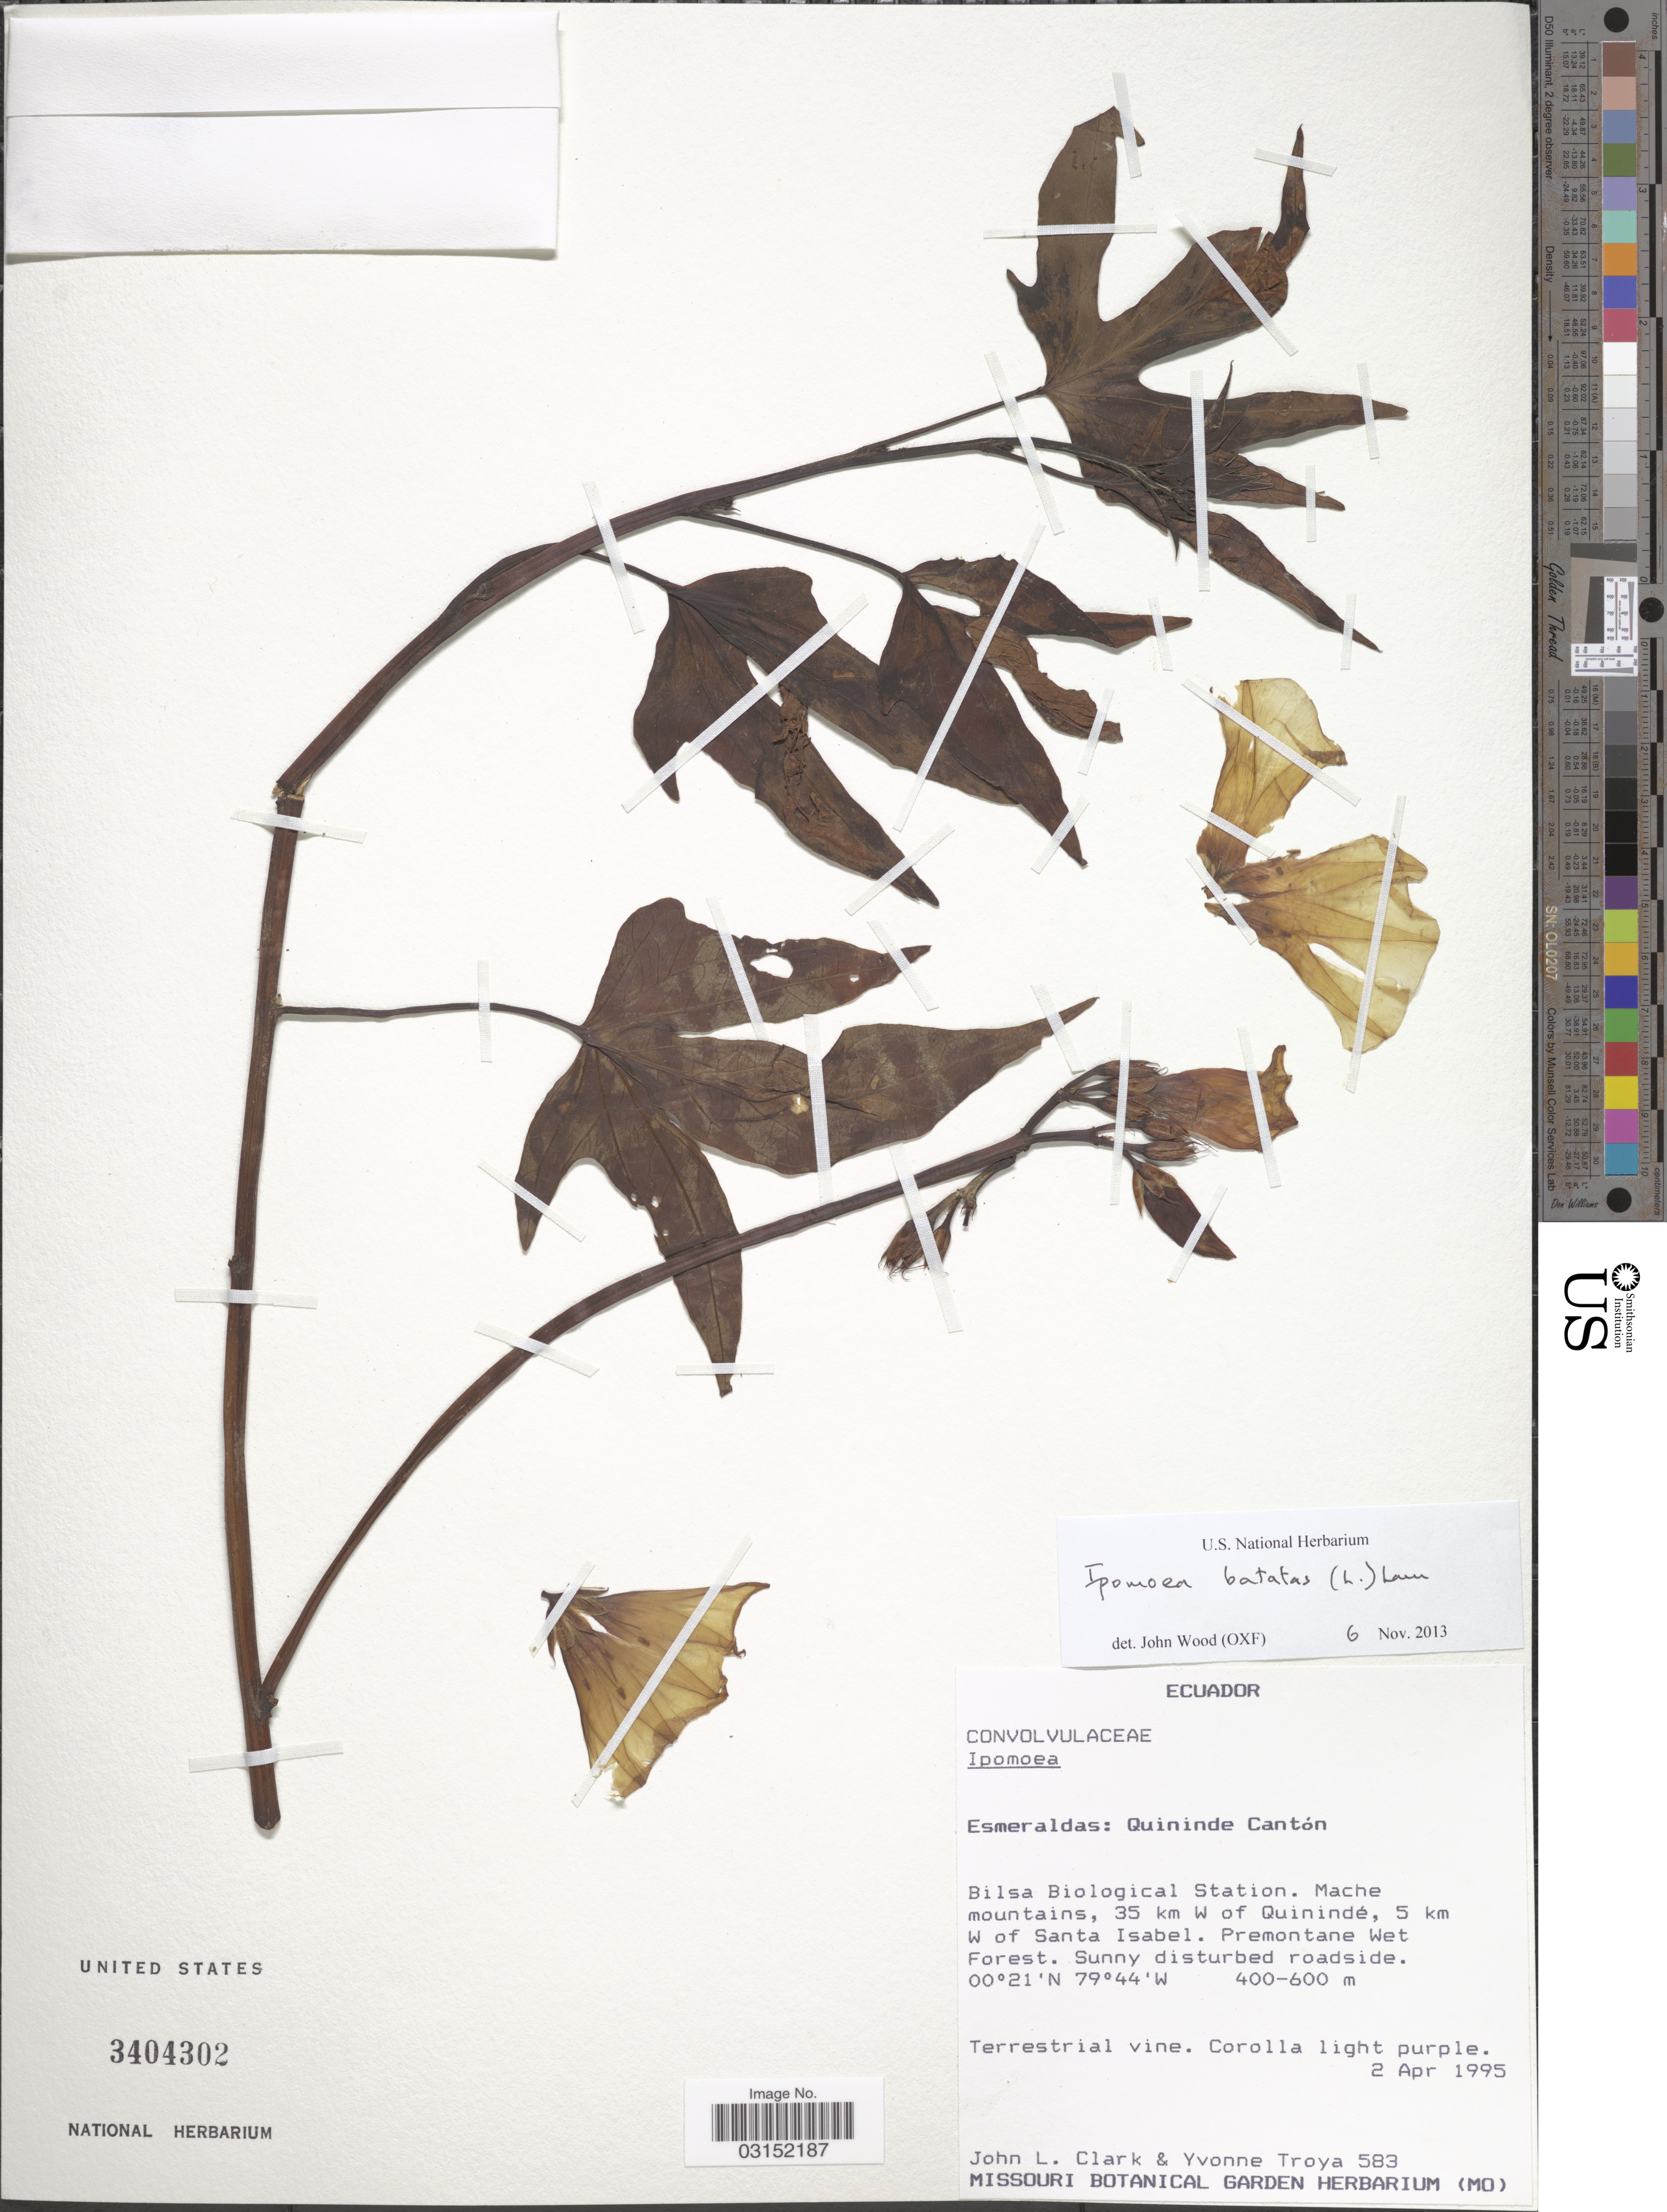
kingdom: Plantae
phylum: Tracheophyta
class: Magnoliopsida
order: Solanales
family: Convolvulaceae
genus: Ipomoea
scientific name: Ipomoea batatas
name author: (L.) Lam.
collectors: J. L. Clark & Y. Troya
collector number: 583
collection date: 1995-04-02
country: Ecuador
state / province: Esmeraldas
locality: Quininde Cantón, Bilsa Biological Station. Mache mountains, 35 km W of Quinindé, 5 km W of Santa Isabel.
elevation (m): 400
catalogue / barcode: US 3404302